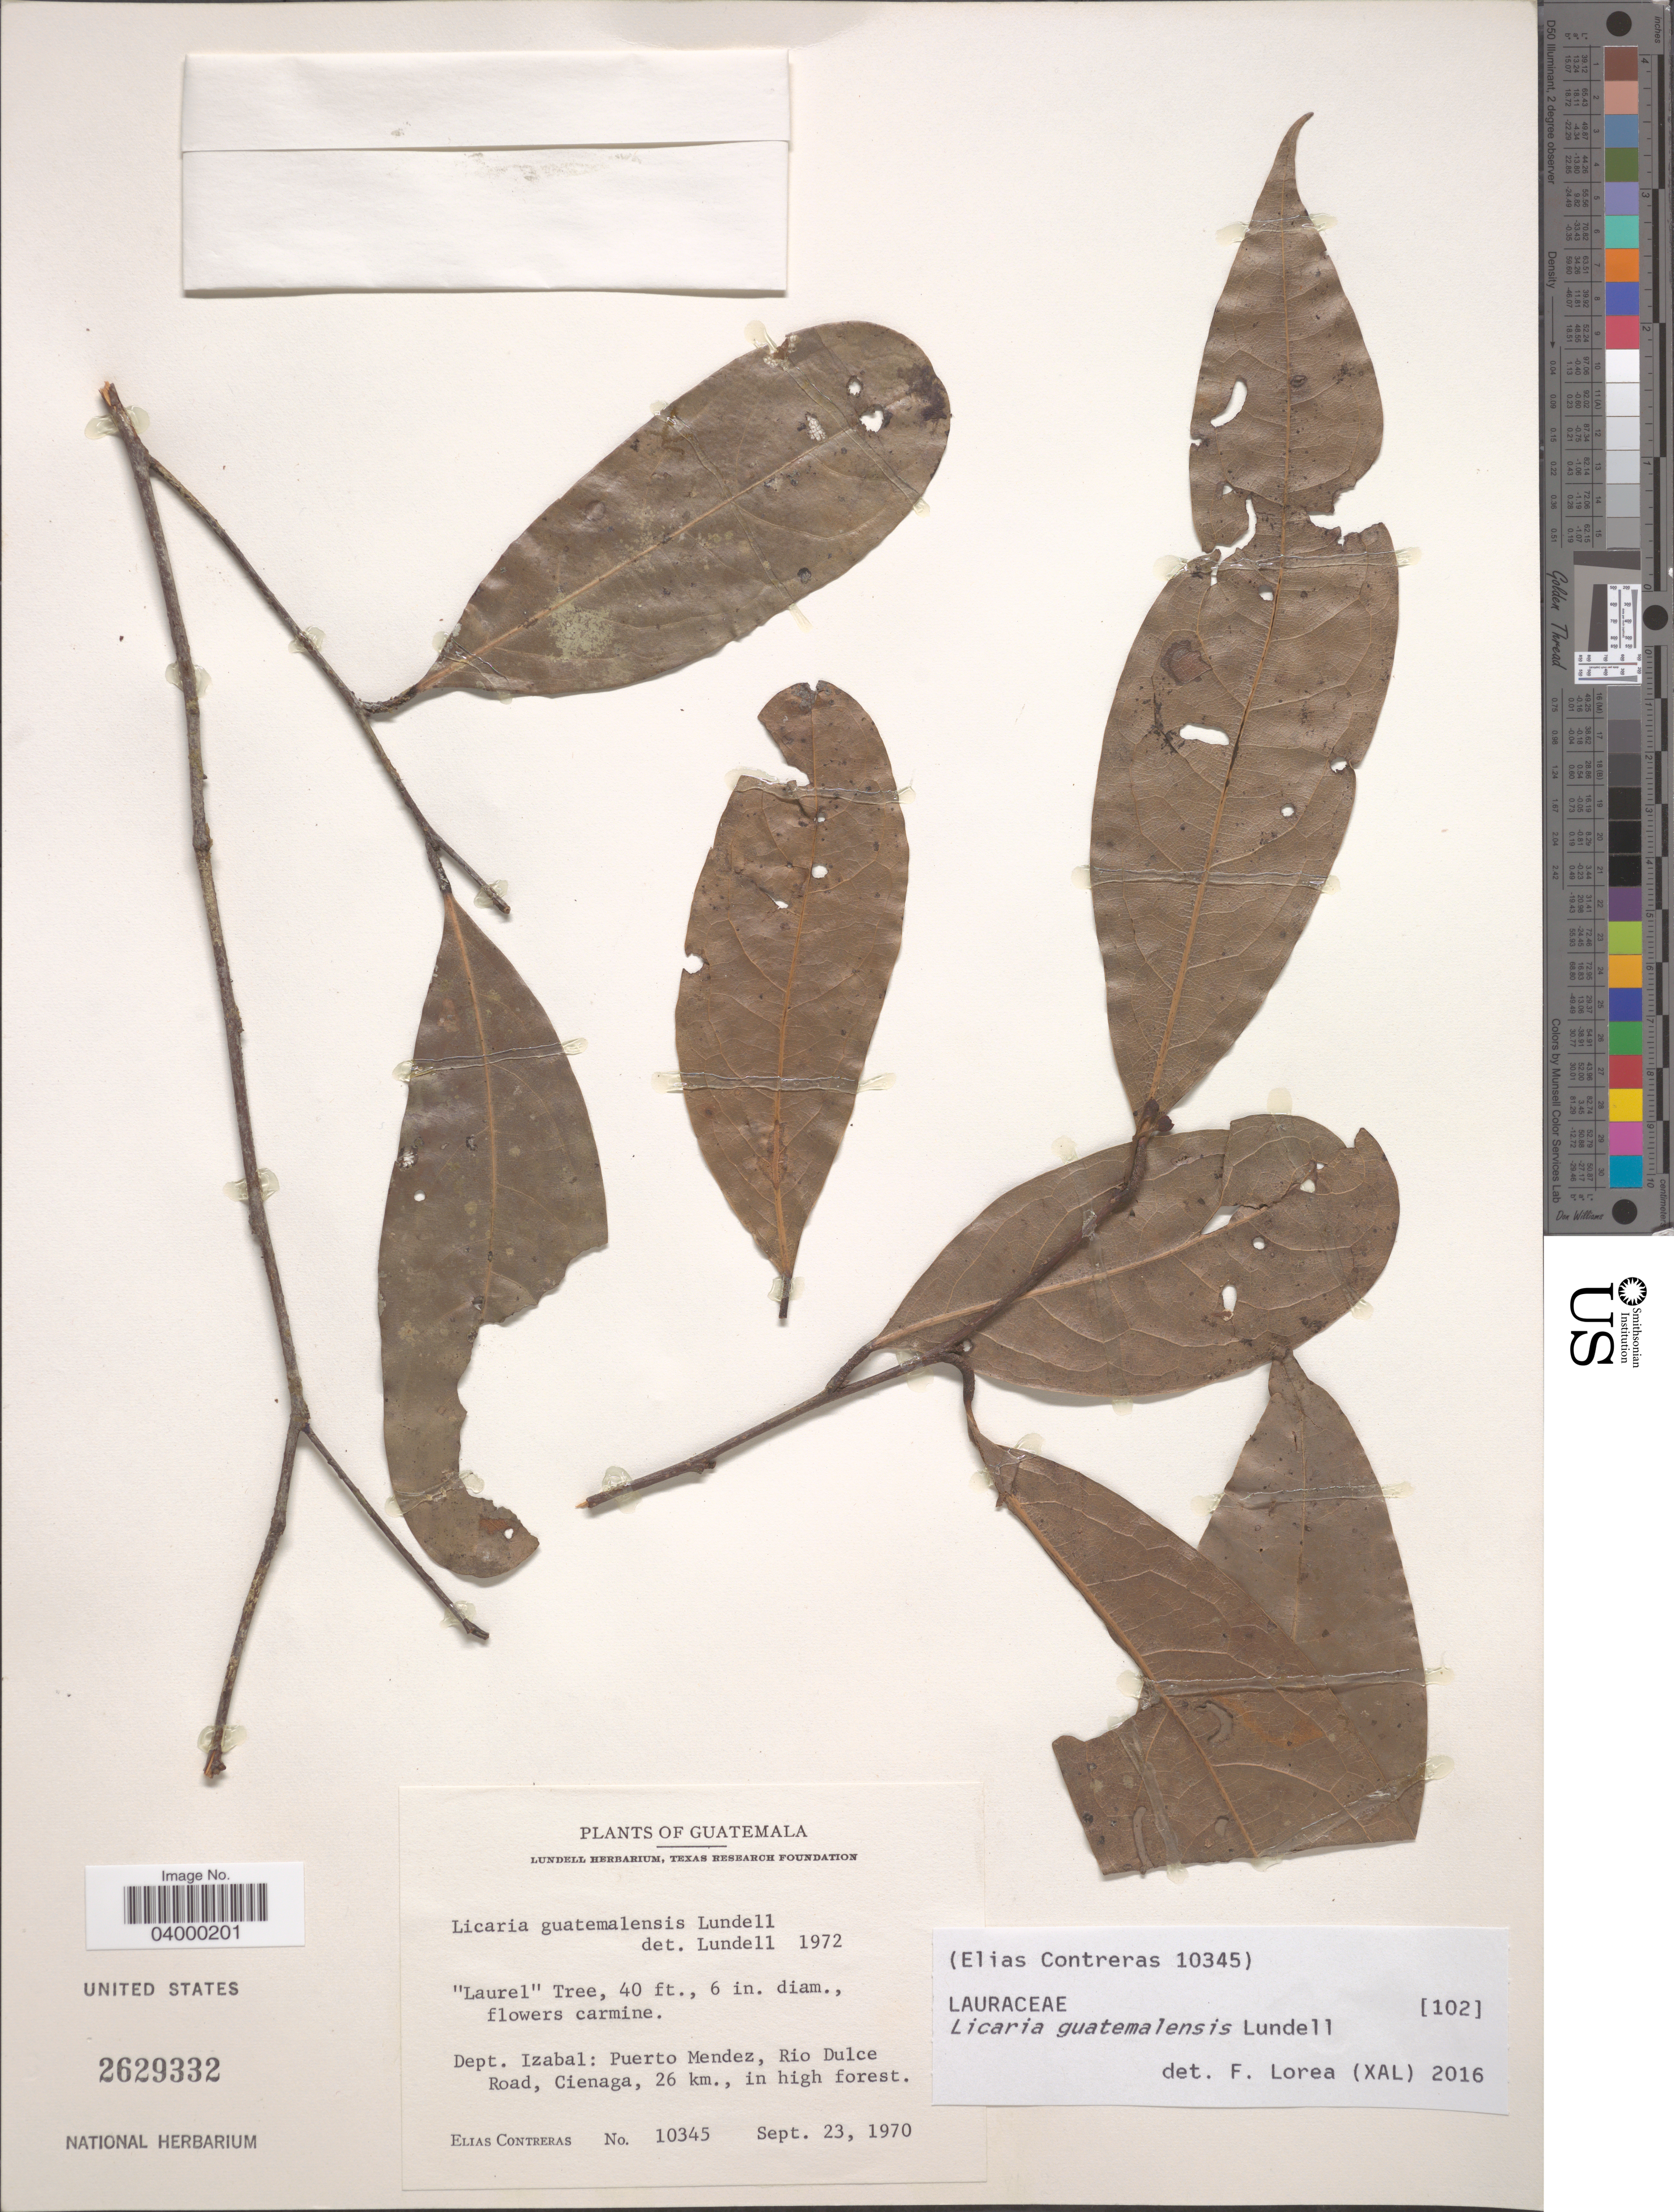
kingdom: Plantae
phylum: Tracheophyta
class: Magnoliopsida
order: Laurales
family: Lauraceae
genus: Licaria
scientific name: Licaria guatemalensis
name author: Lundell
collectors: E. Contreras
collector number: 10345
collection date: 1970-09-23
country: Guatemala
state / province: Izabal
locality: Dept. Izabal: Puerto Mendez, Rio Dulce Road, Cienaga, 26 km.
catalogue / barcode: US 2629332